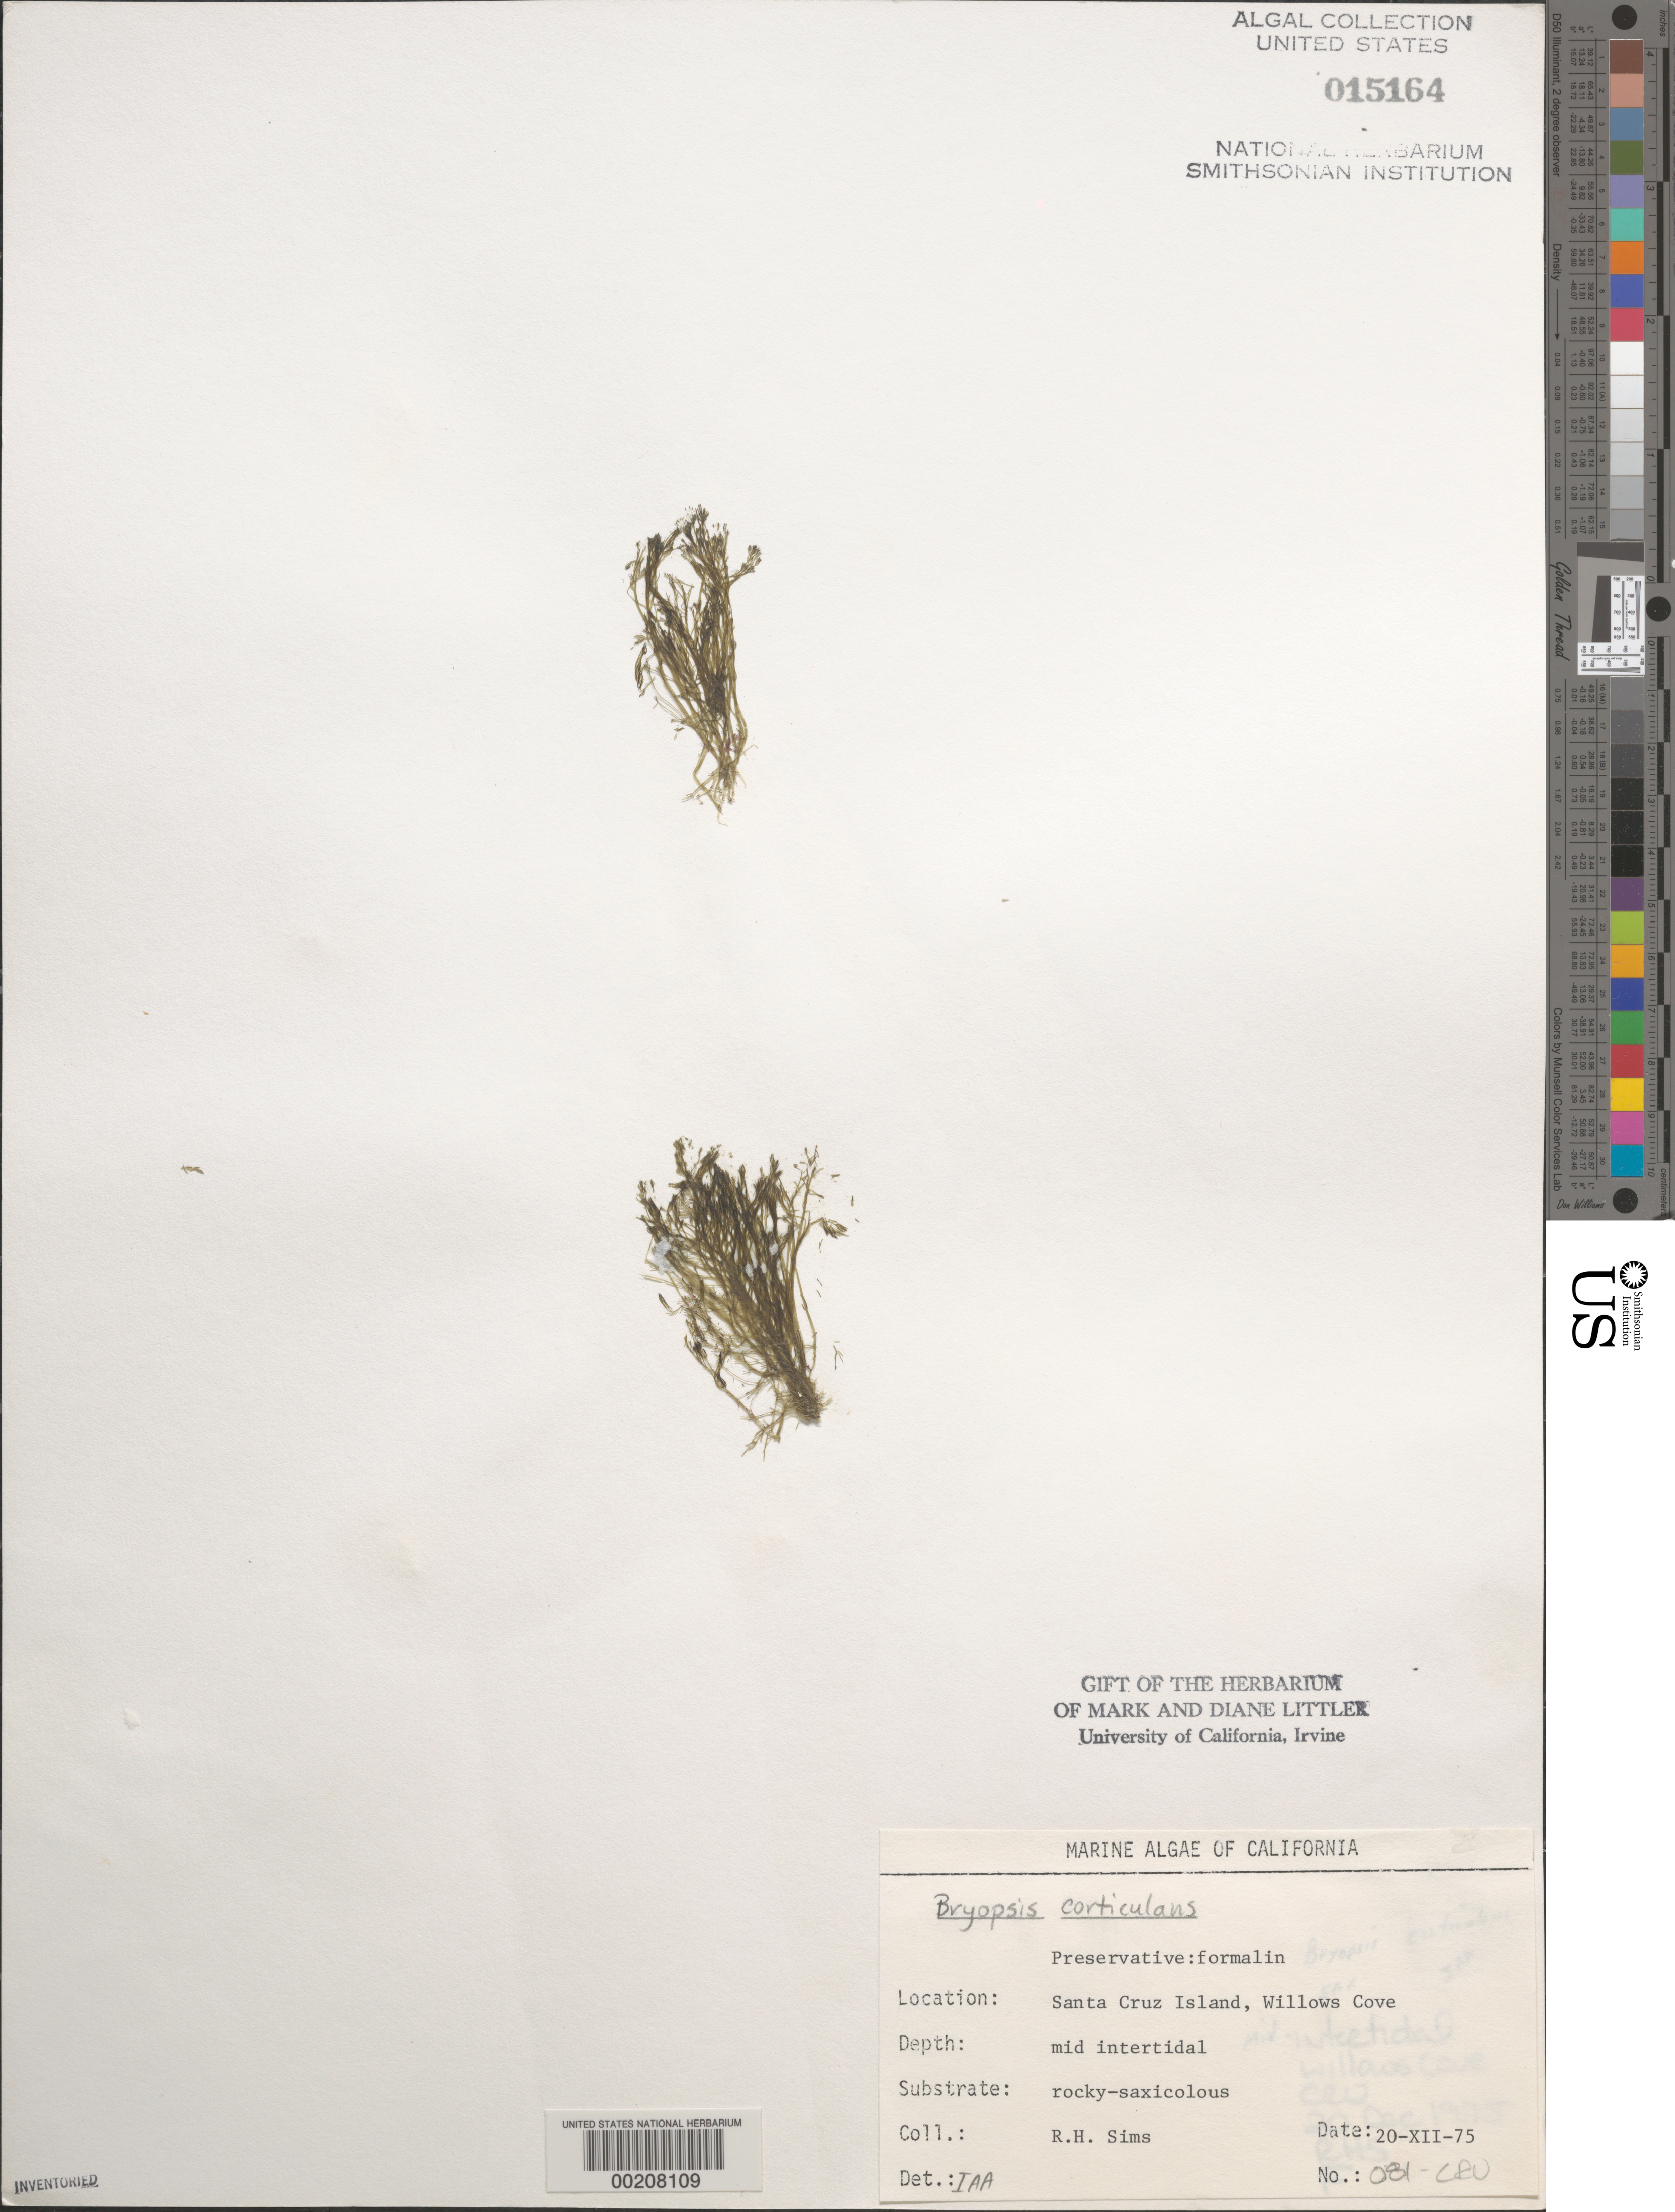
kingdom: Plantae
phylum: Chlorophyta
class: Ulvophyceae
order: Bryopsidales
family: Bryopsidaceae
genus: Bryopsis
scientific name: Bryopsis corticulans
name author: Setch. in Collins et al.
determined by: Abbott, Isabella A.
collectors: R. H. Sims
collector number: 081-cru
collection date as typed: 20 Dec 1975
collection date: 1975-12-20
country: United States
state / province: California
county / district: Santa Barbara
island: Santa Cruz Island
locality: Willows Cove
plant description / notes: BLM-SOCALBIGHT Rocky Intertidal Survey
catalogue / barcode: US 15164